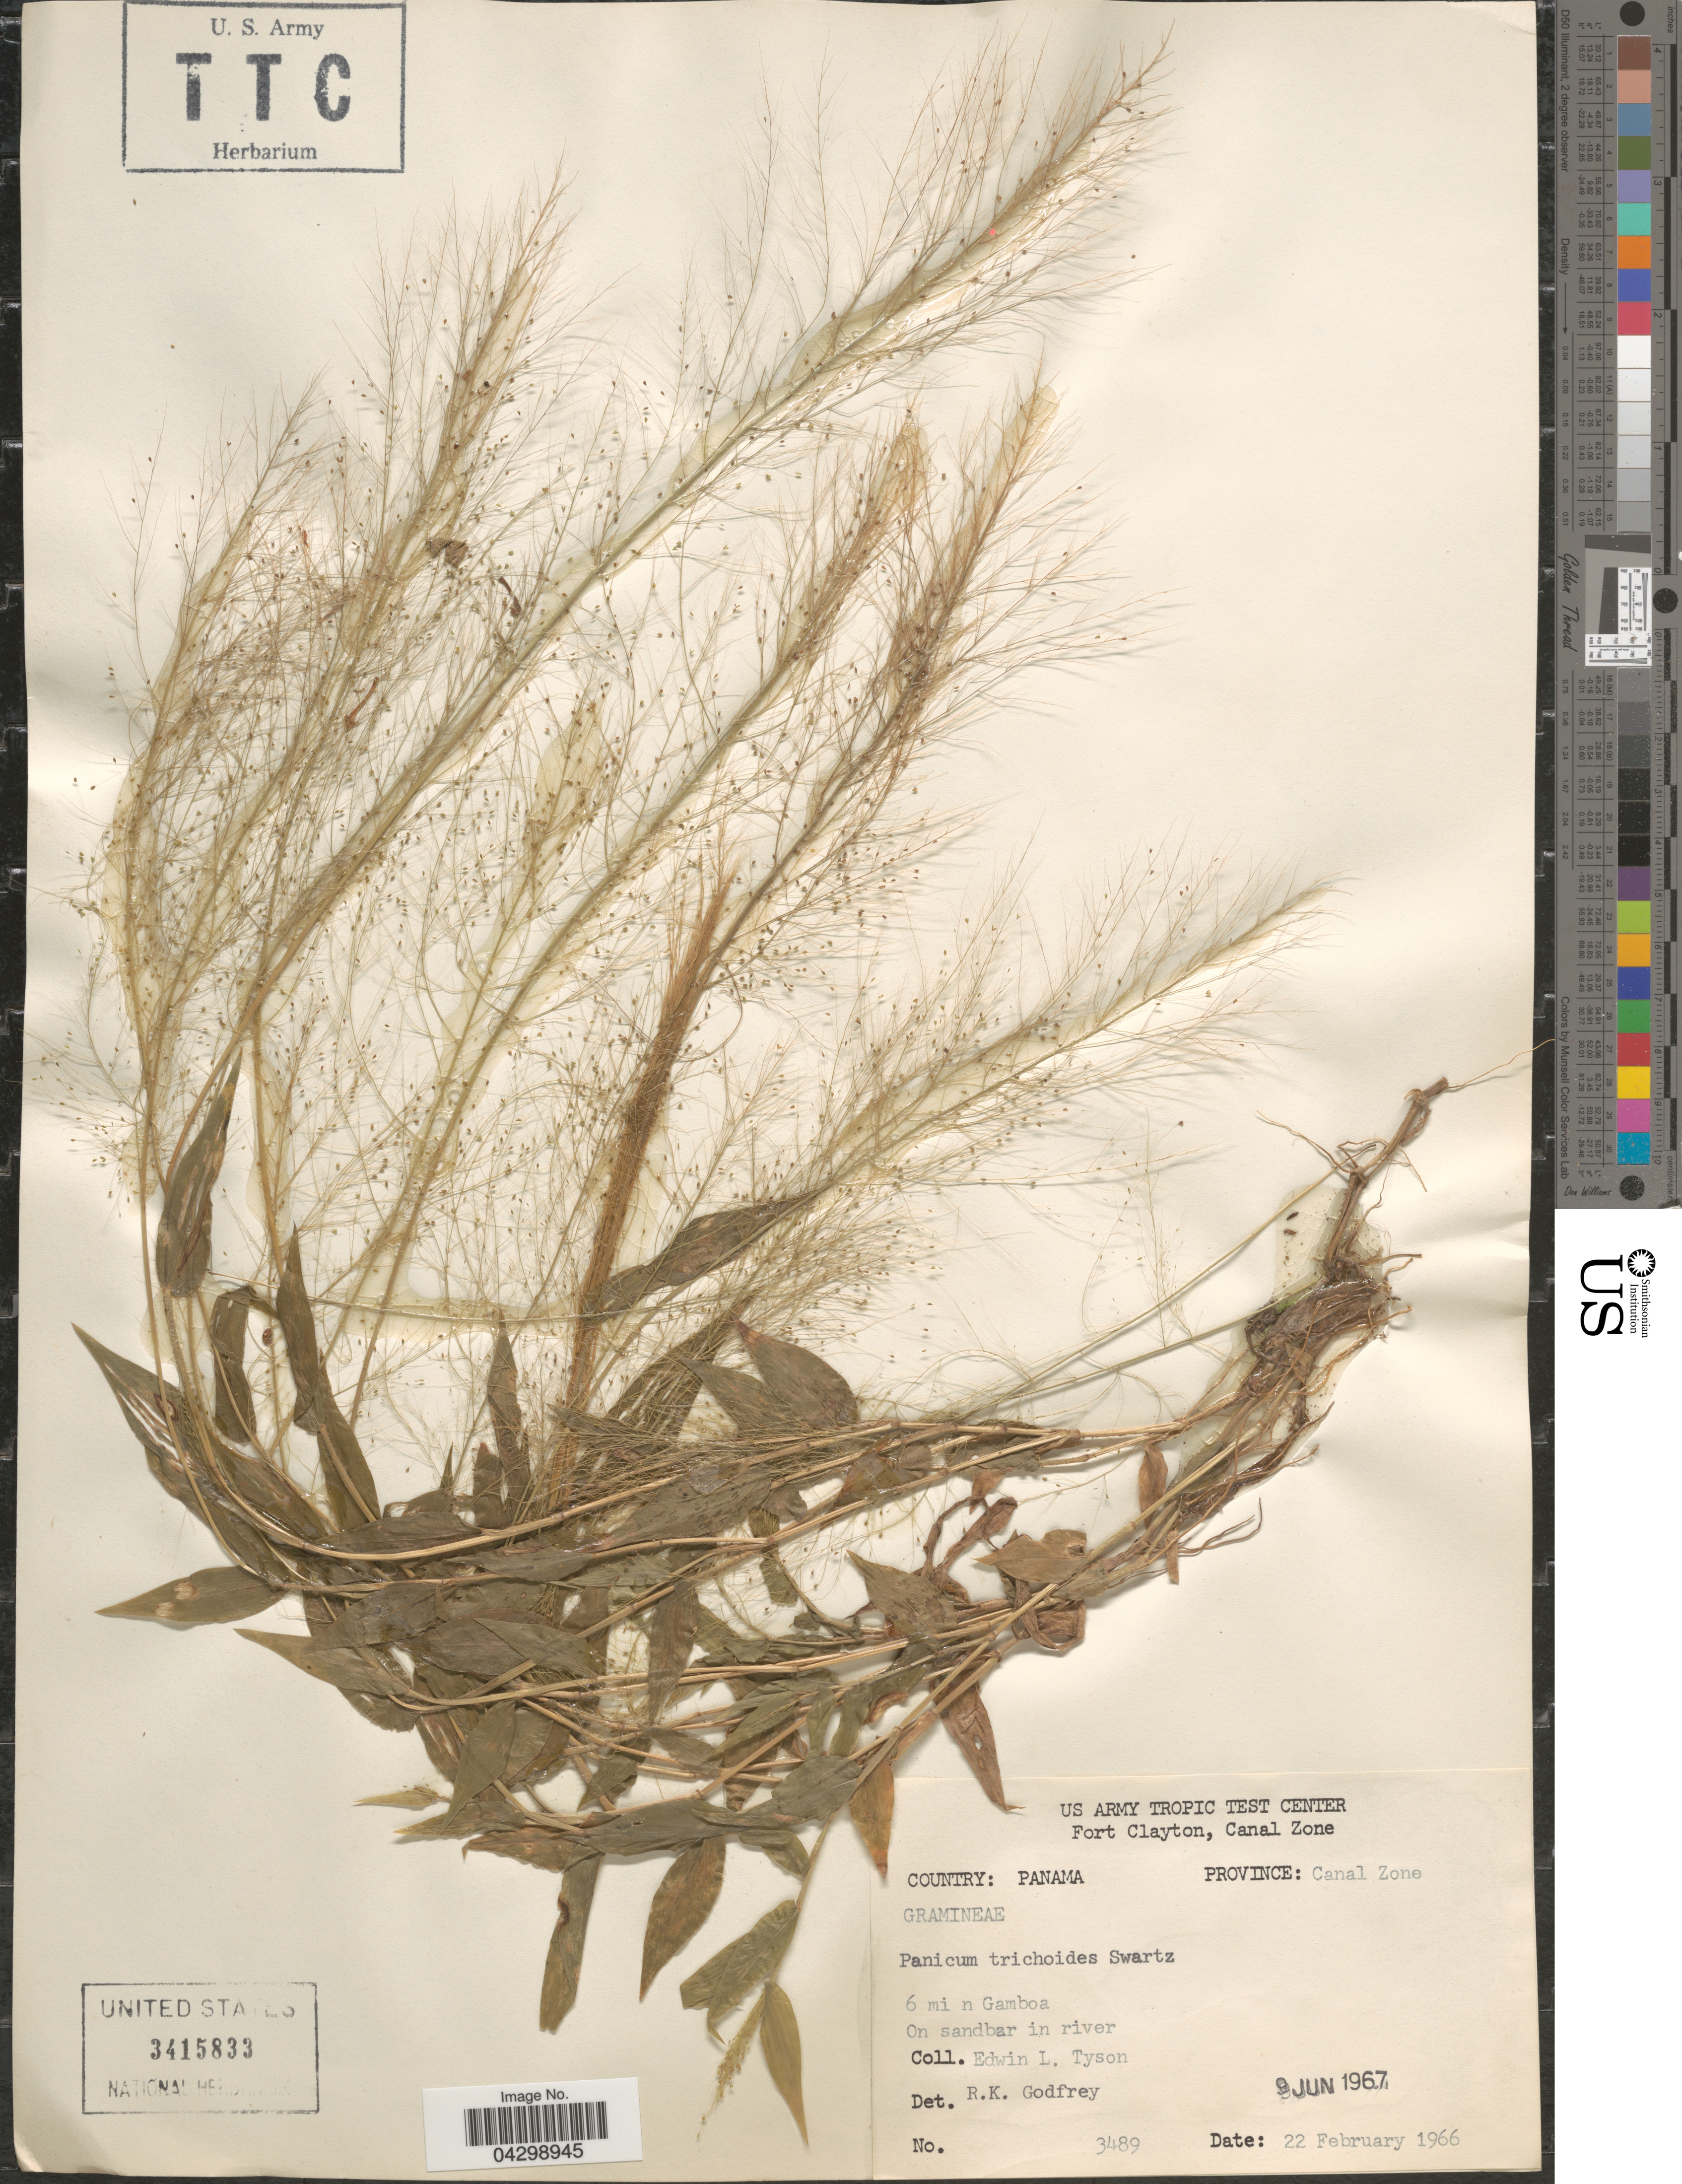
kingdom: Plantae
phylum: Tracheophyta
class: Liliopsida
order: Poales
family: Poaceae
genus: Panicum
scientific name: Panicum trichoides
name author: Sw.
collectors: E. L. Tyson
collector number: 3489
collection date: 1966-02-22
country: Panama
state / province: Panamá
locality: Fort Clayton, Canal Zone. 6 mi n Gamboa. On sandbar in river.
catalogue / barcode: US 3415833